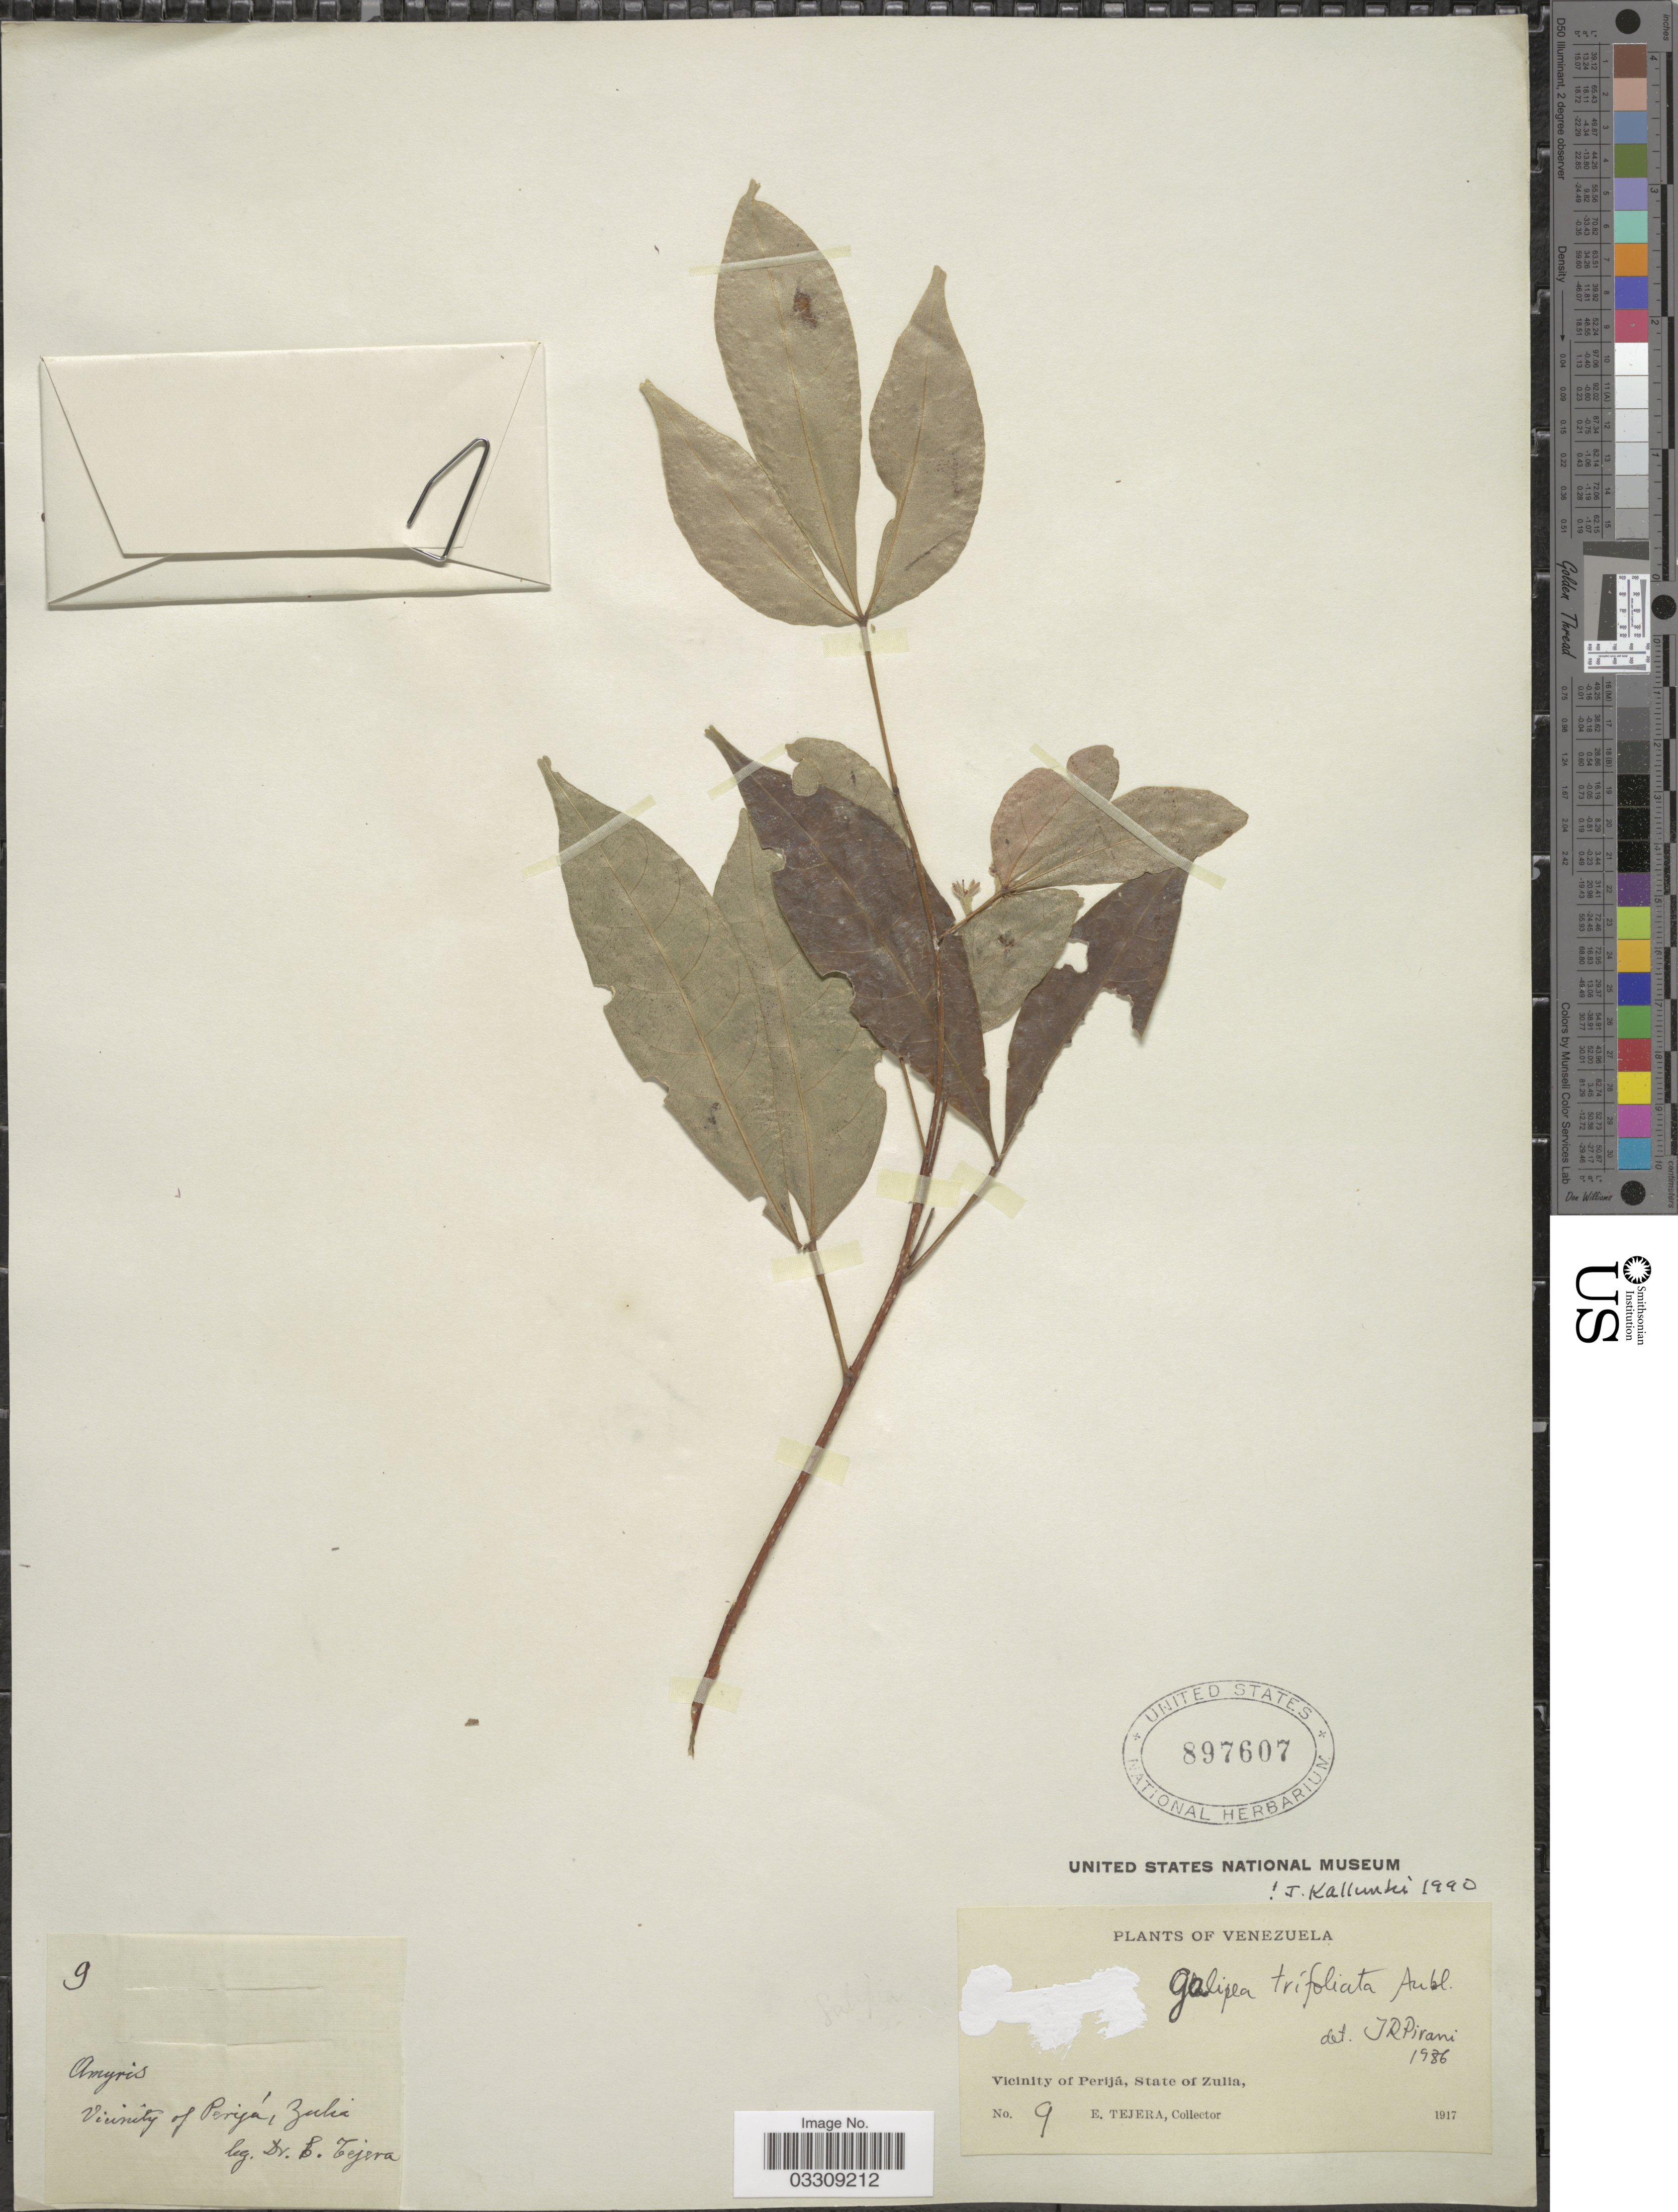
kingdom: Plantae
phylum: Tracheophyta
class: Magnoliopsida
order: Sapindales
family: Rutaceae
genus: Galipea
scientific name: Galipea trifoliata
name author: Aubl.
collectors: E. Tejera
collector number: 9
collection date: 1917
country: Venezuela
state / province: Zulia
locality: Vicinity of Perijá.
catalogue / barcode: US 897607